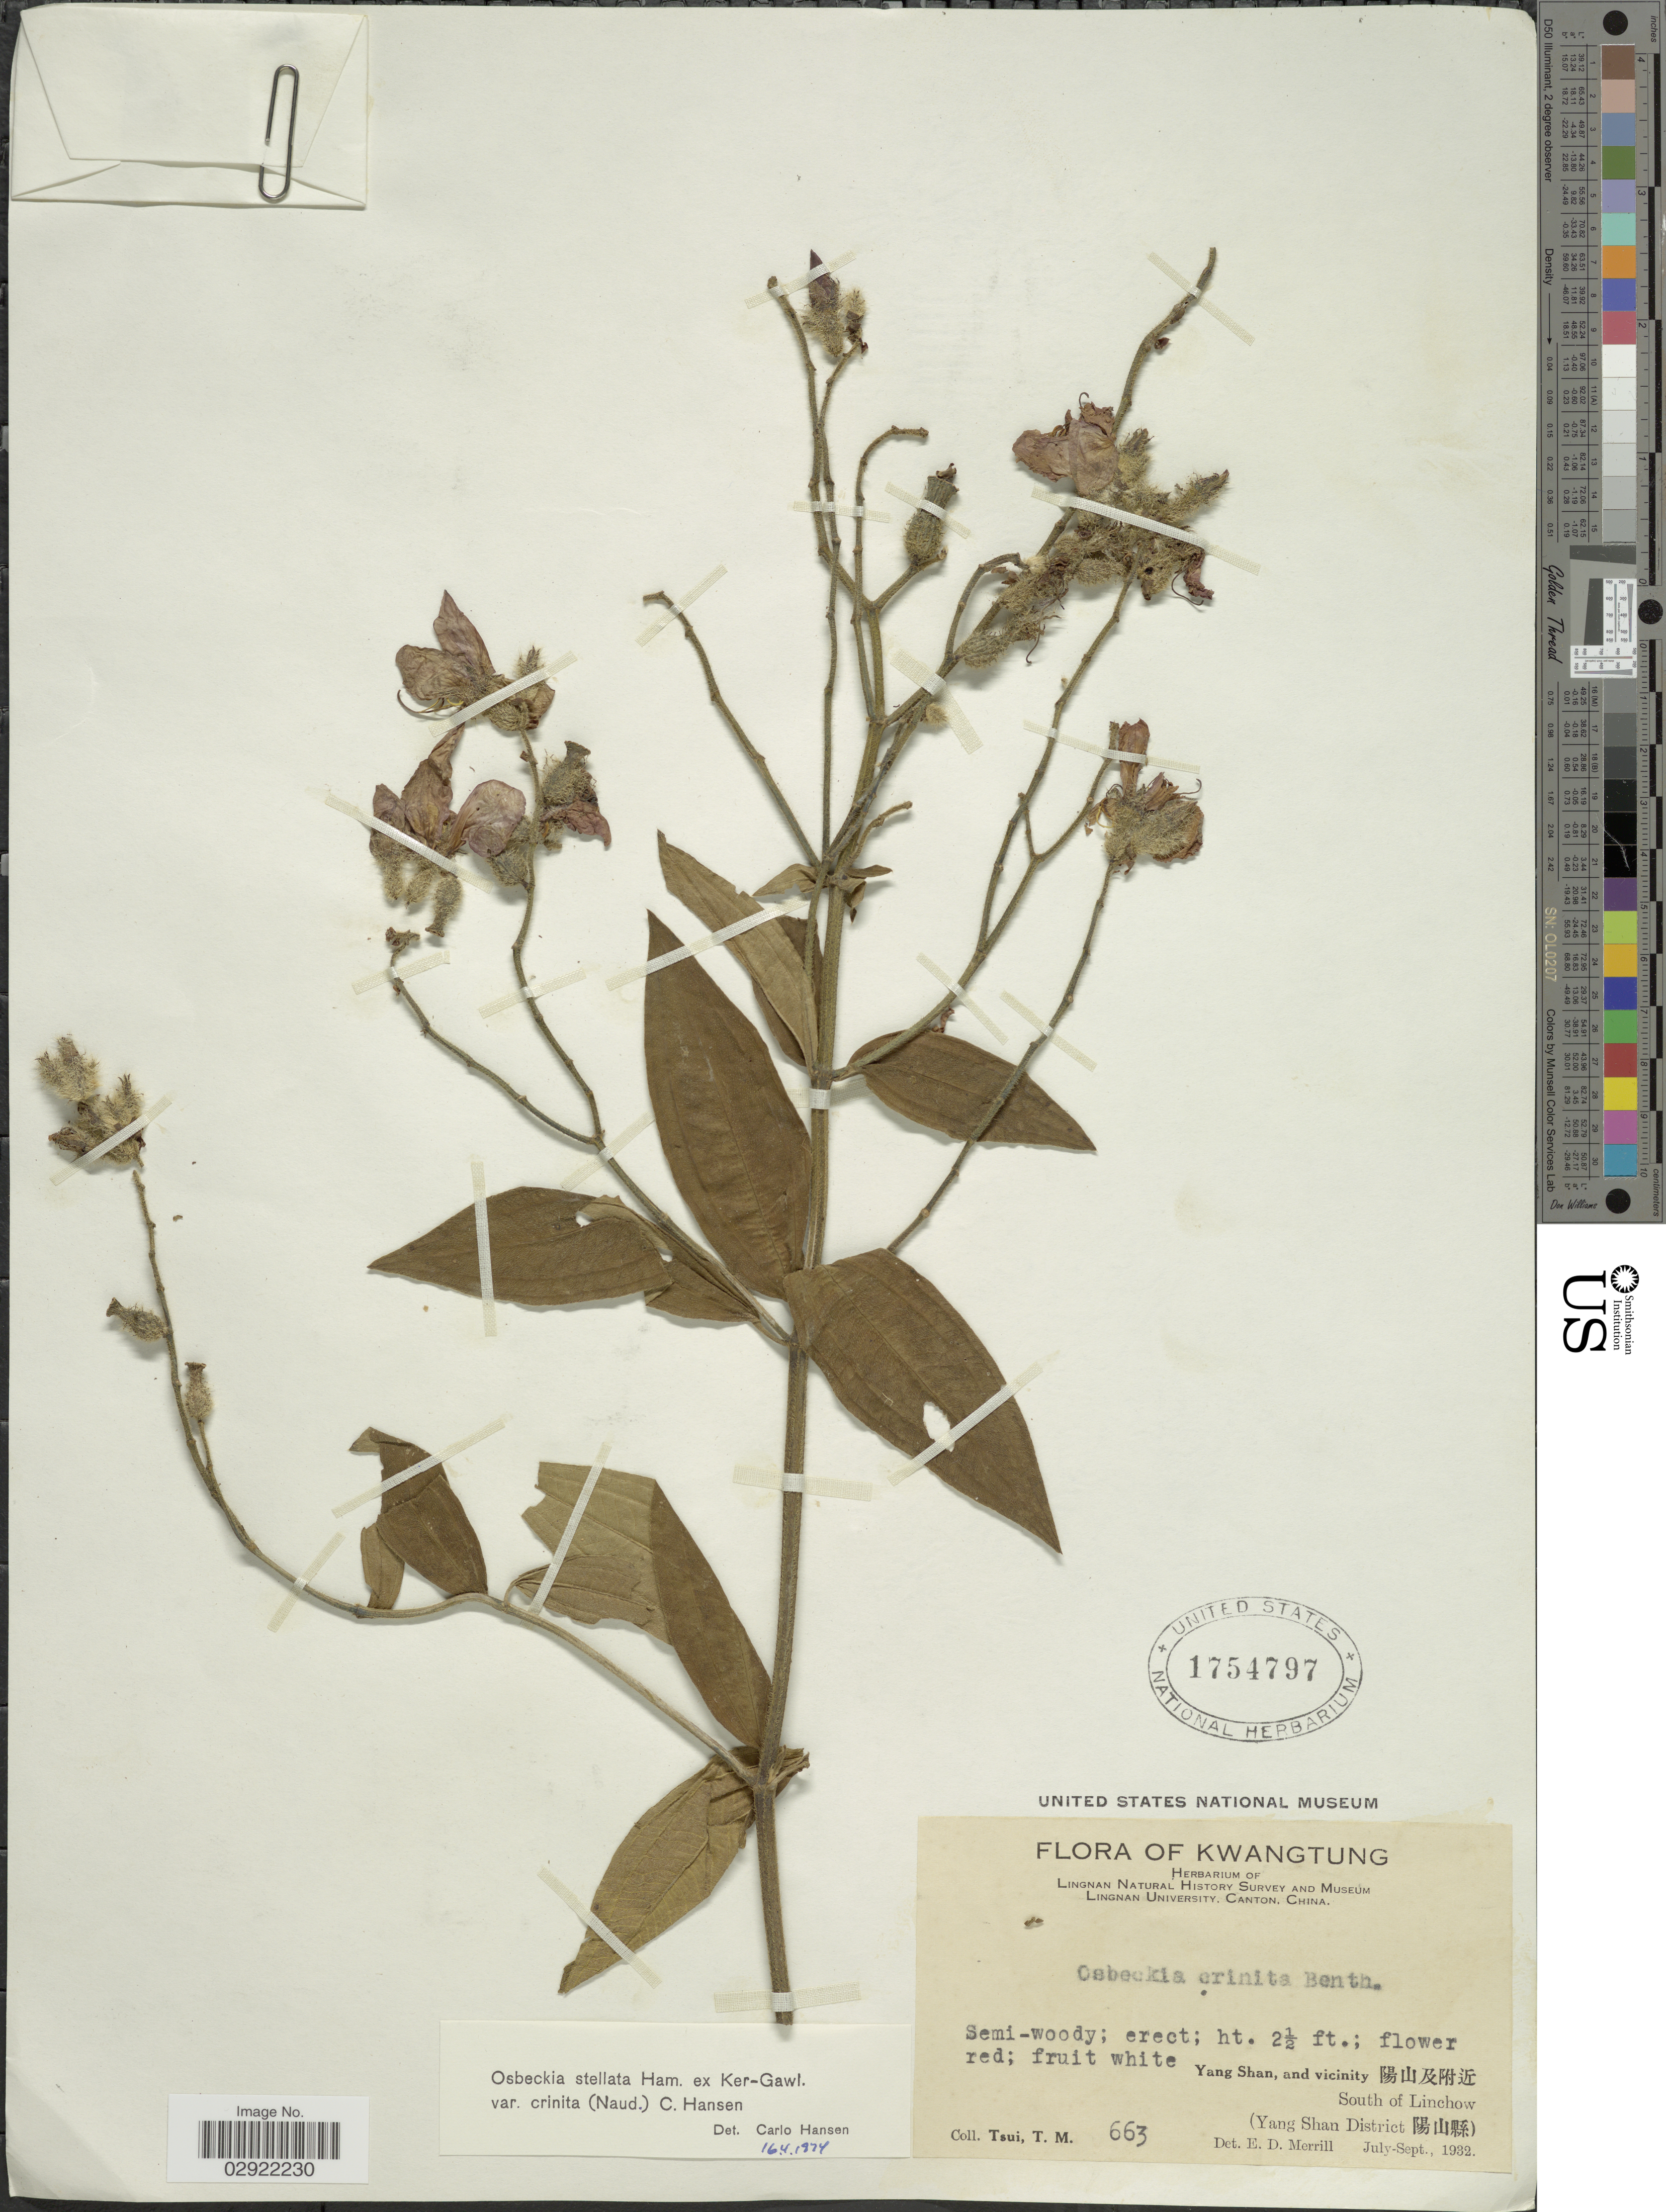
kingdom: Plantae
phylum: Tracheophyta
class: Magnoliopsida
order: Myrtales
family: Melastomataceae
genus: Osbeckia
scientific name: Osbeckia stellata var. crinita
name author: (Benth. ex Naudin) C.Hansen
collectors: T. Tsui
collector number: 663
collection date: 1932-07/1932-09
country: China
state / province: Guangdong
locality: Kwangtung. Yang Shan, and vicinity. South of Linchow (Yang Shan District).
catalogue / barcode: US 1754797